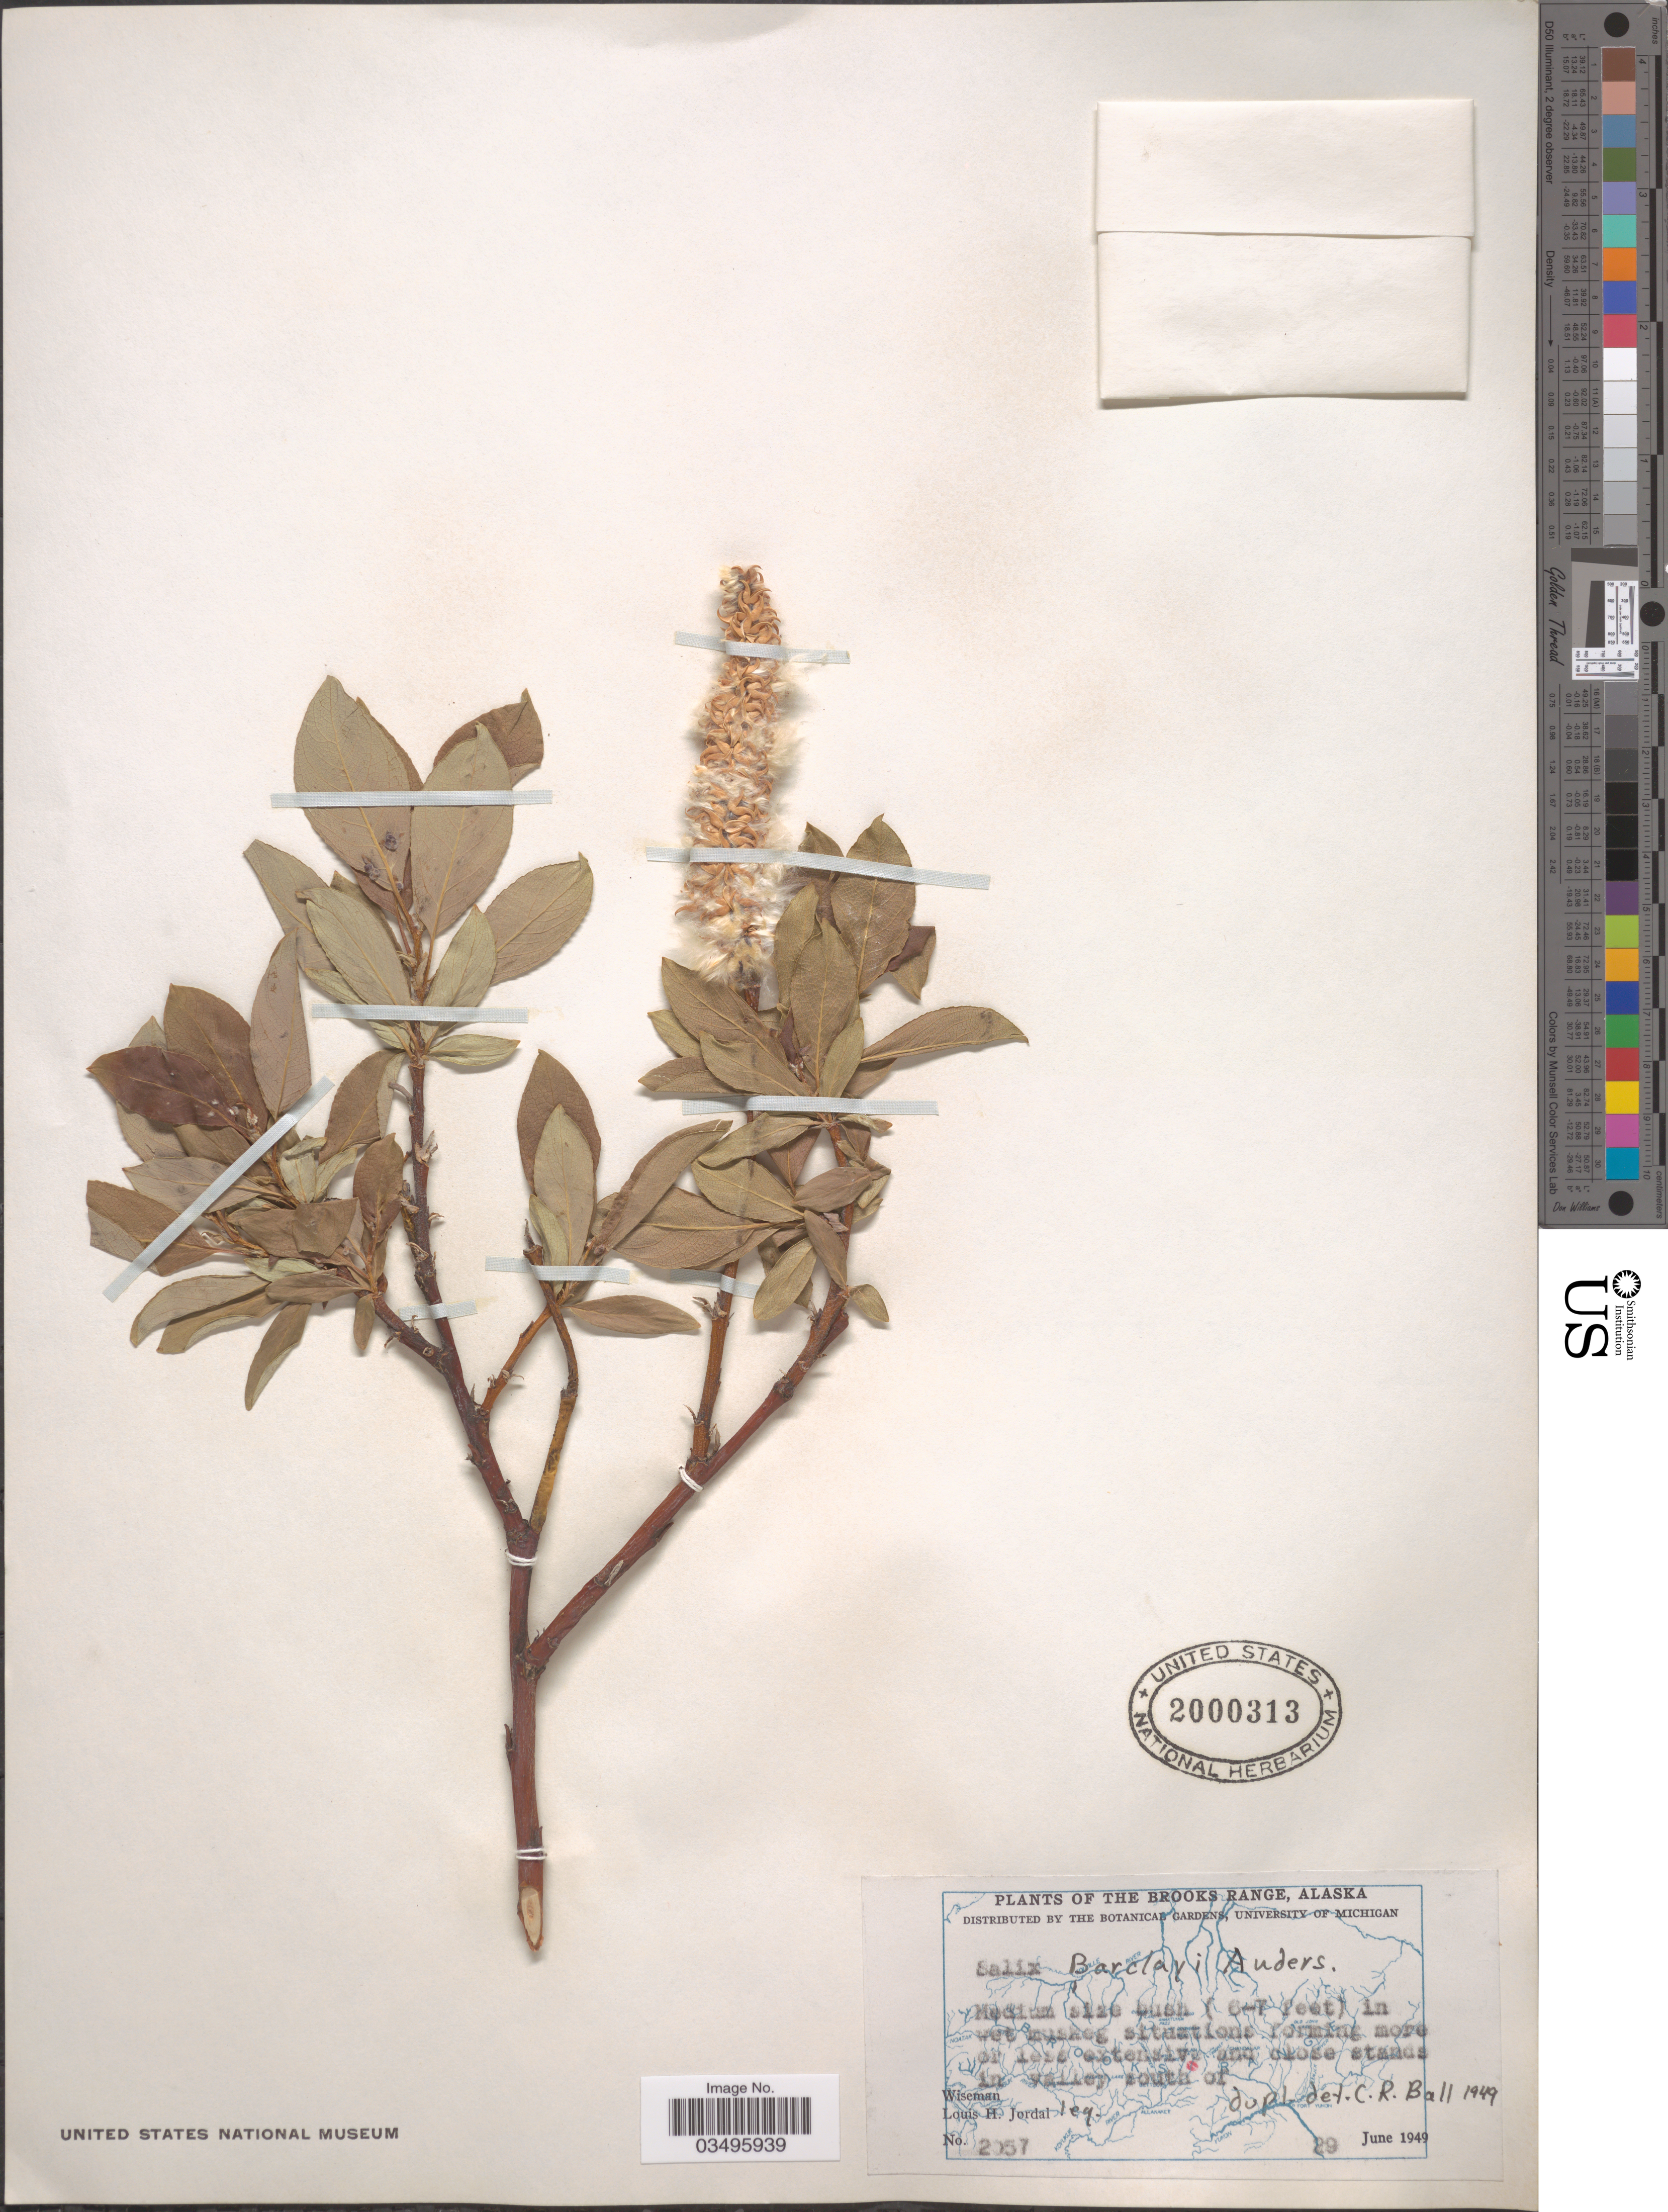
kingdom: Plantae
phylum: Tracheophyta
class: Magnoliopsida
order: Malpighiales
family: Salicaceae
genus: Salix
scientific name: Salix barclayi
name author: Andersson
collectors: L. Jordal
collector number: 2057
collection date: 1949-06-29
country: United States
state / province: Alaska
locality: The Brooks Range. In valley south of Wiseman.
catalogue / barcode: US 2000313